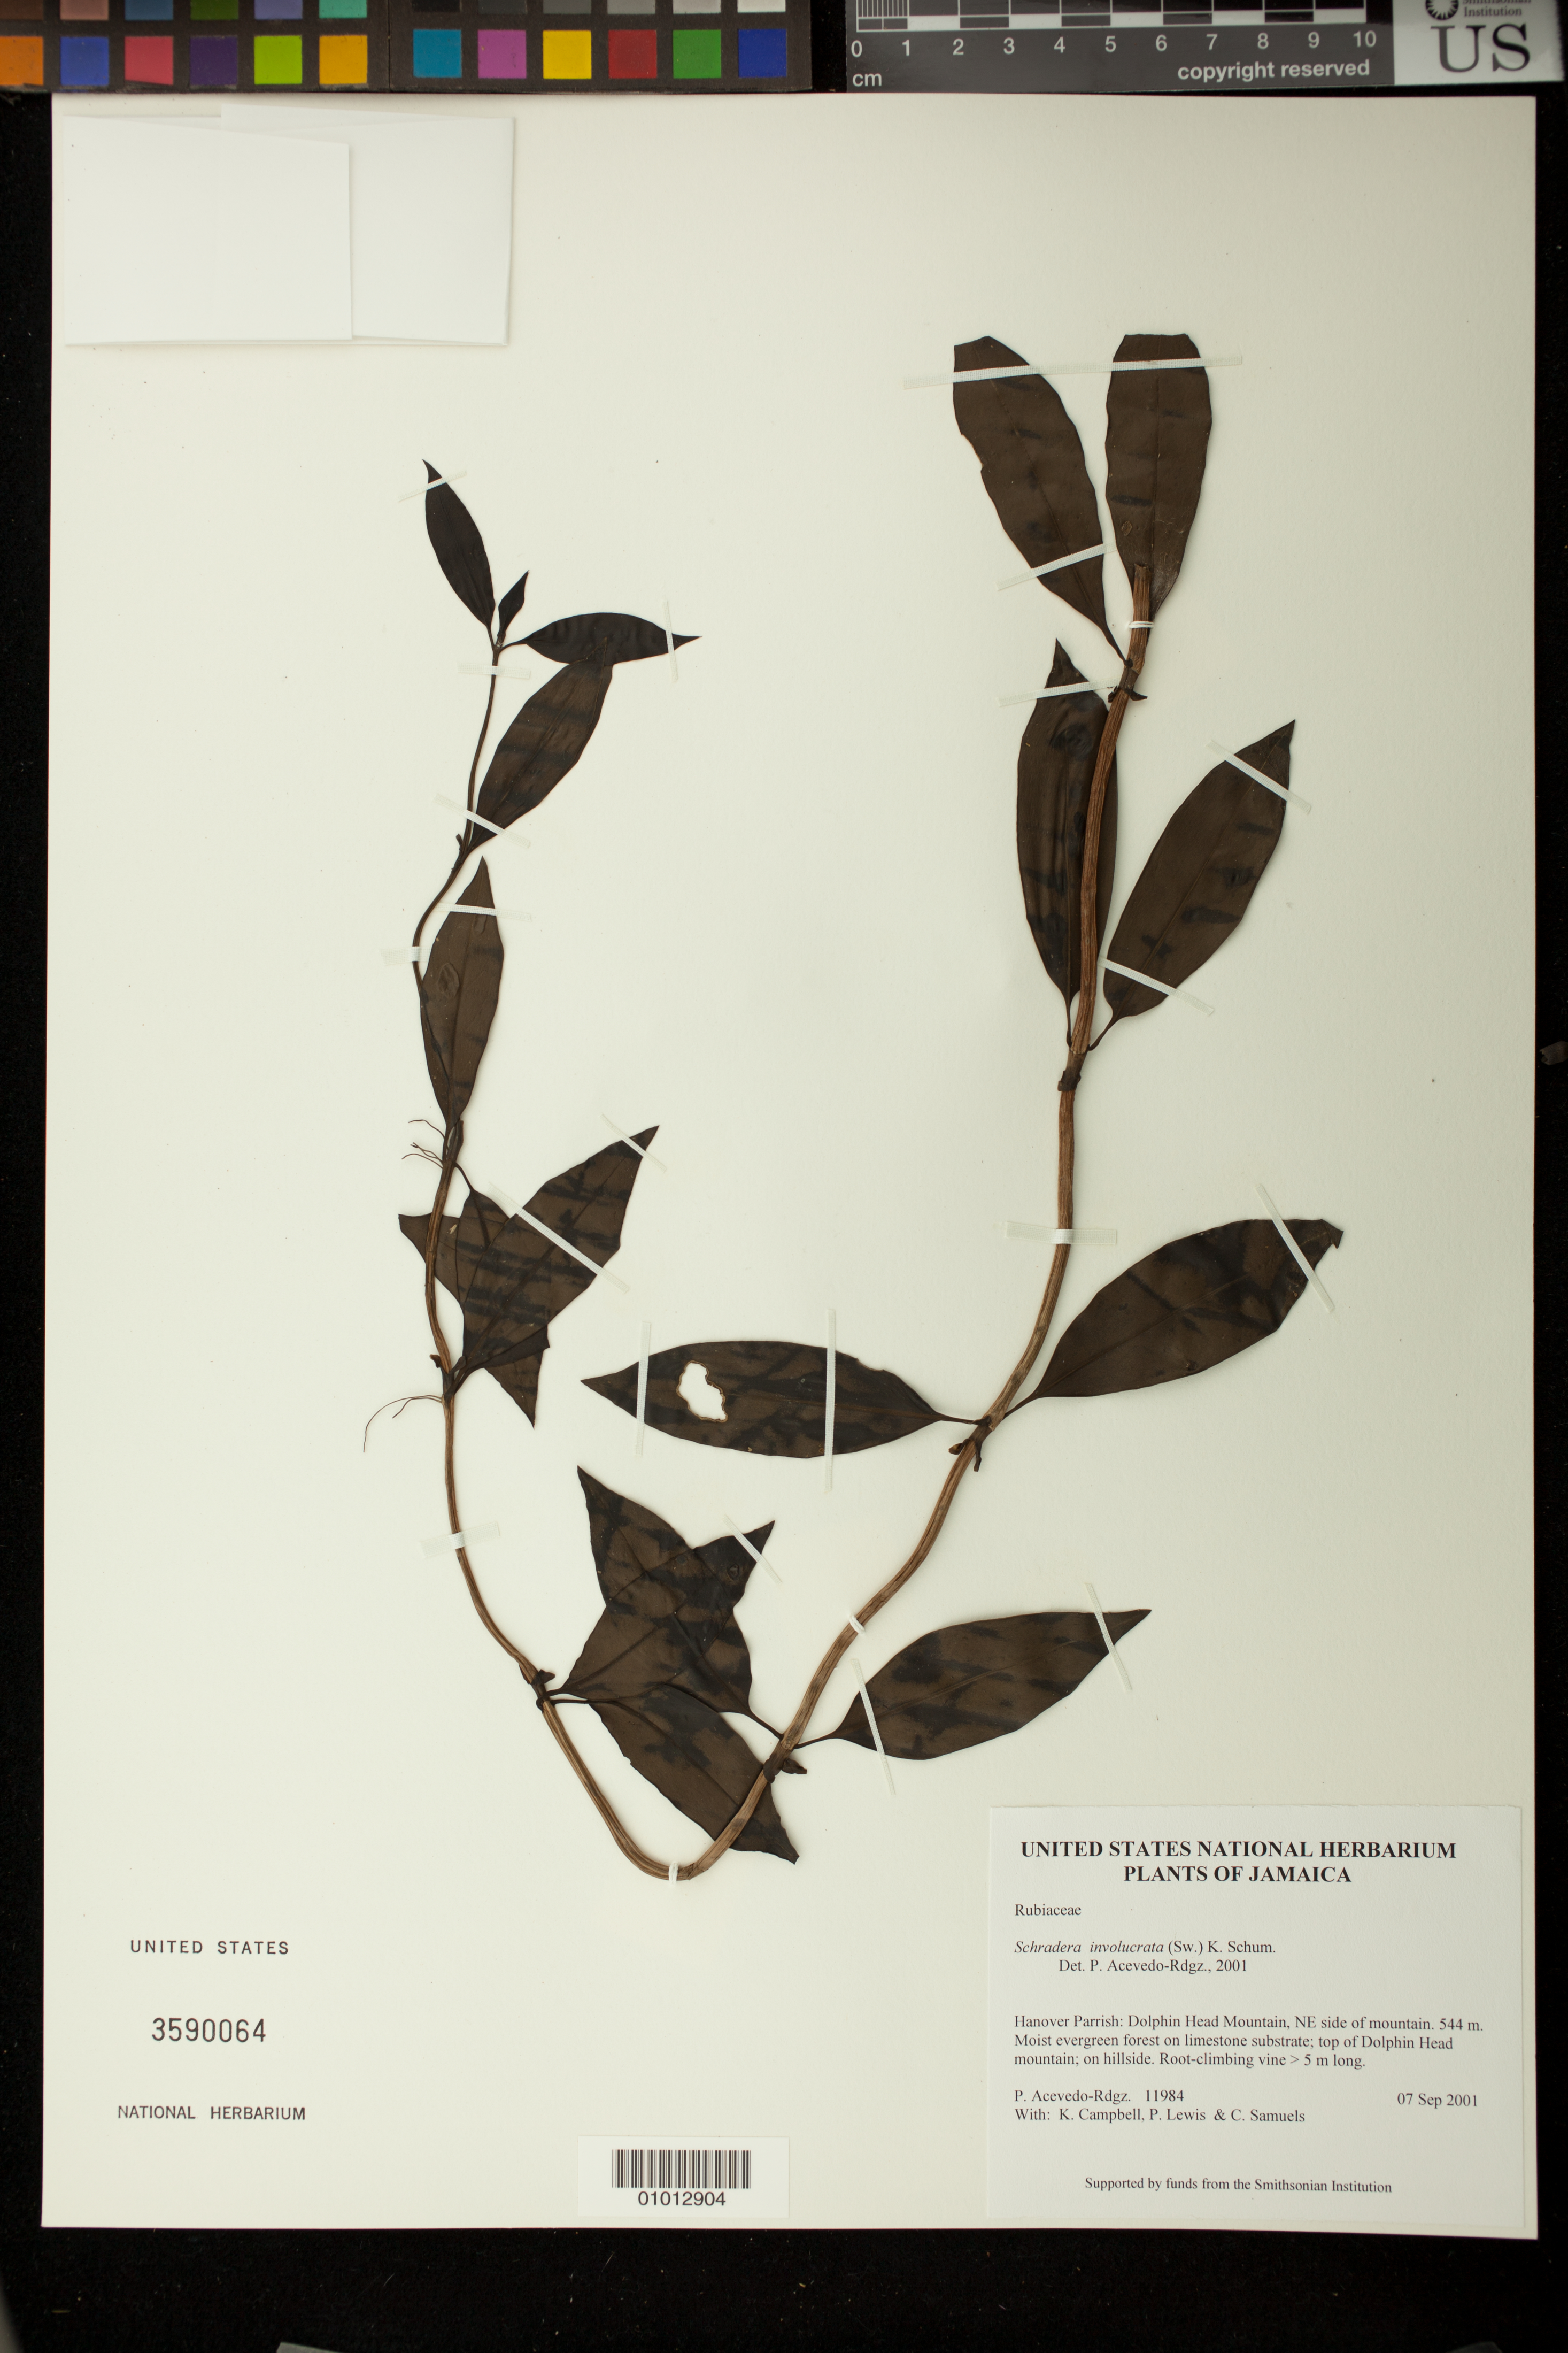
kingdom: Plantae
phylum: Tracheophyta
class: Magnoliopsida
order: Gentianales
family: Rubiaceae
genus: Schradera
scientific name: Schradera involucrata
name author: (Sw.) K. Schum.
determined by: Acevedo-Rodríguez, P., (BOT), Smithsonian Institution - National Museum of Natural History (UNITED STATES)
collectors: P. Acevedo-Rodr., K. Campbell, P. Lewis & C. Samuels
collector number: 11984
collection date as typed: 07 Sep 2001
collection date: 2001-09-07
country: Jamaica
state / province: Hanover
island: Jamaica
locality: Hanover Parrish: Dolphin Head Mountain, NE side of mountain.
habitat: Moist evergreen forest on limestone substrate; top of Dolphin Head mountain; on hillside.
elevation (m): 544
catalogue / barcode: US 3590064